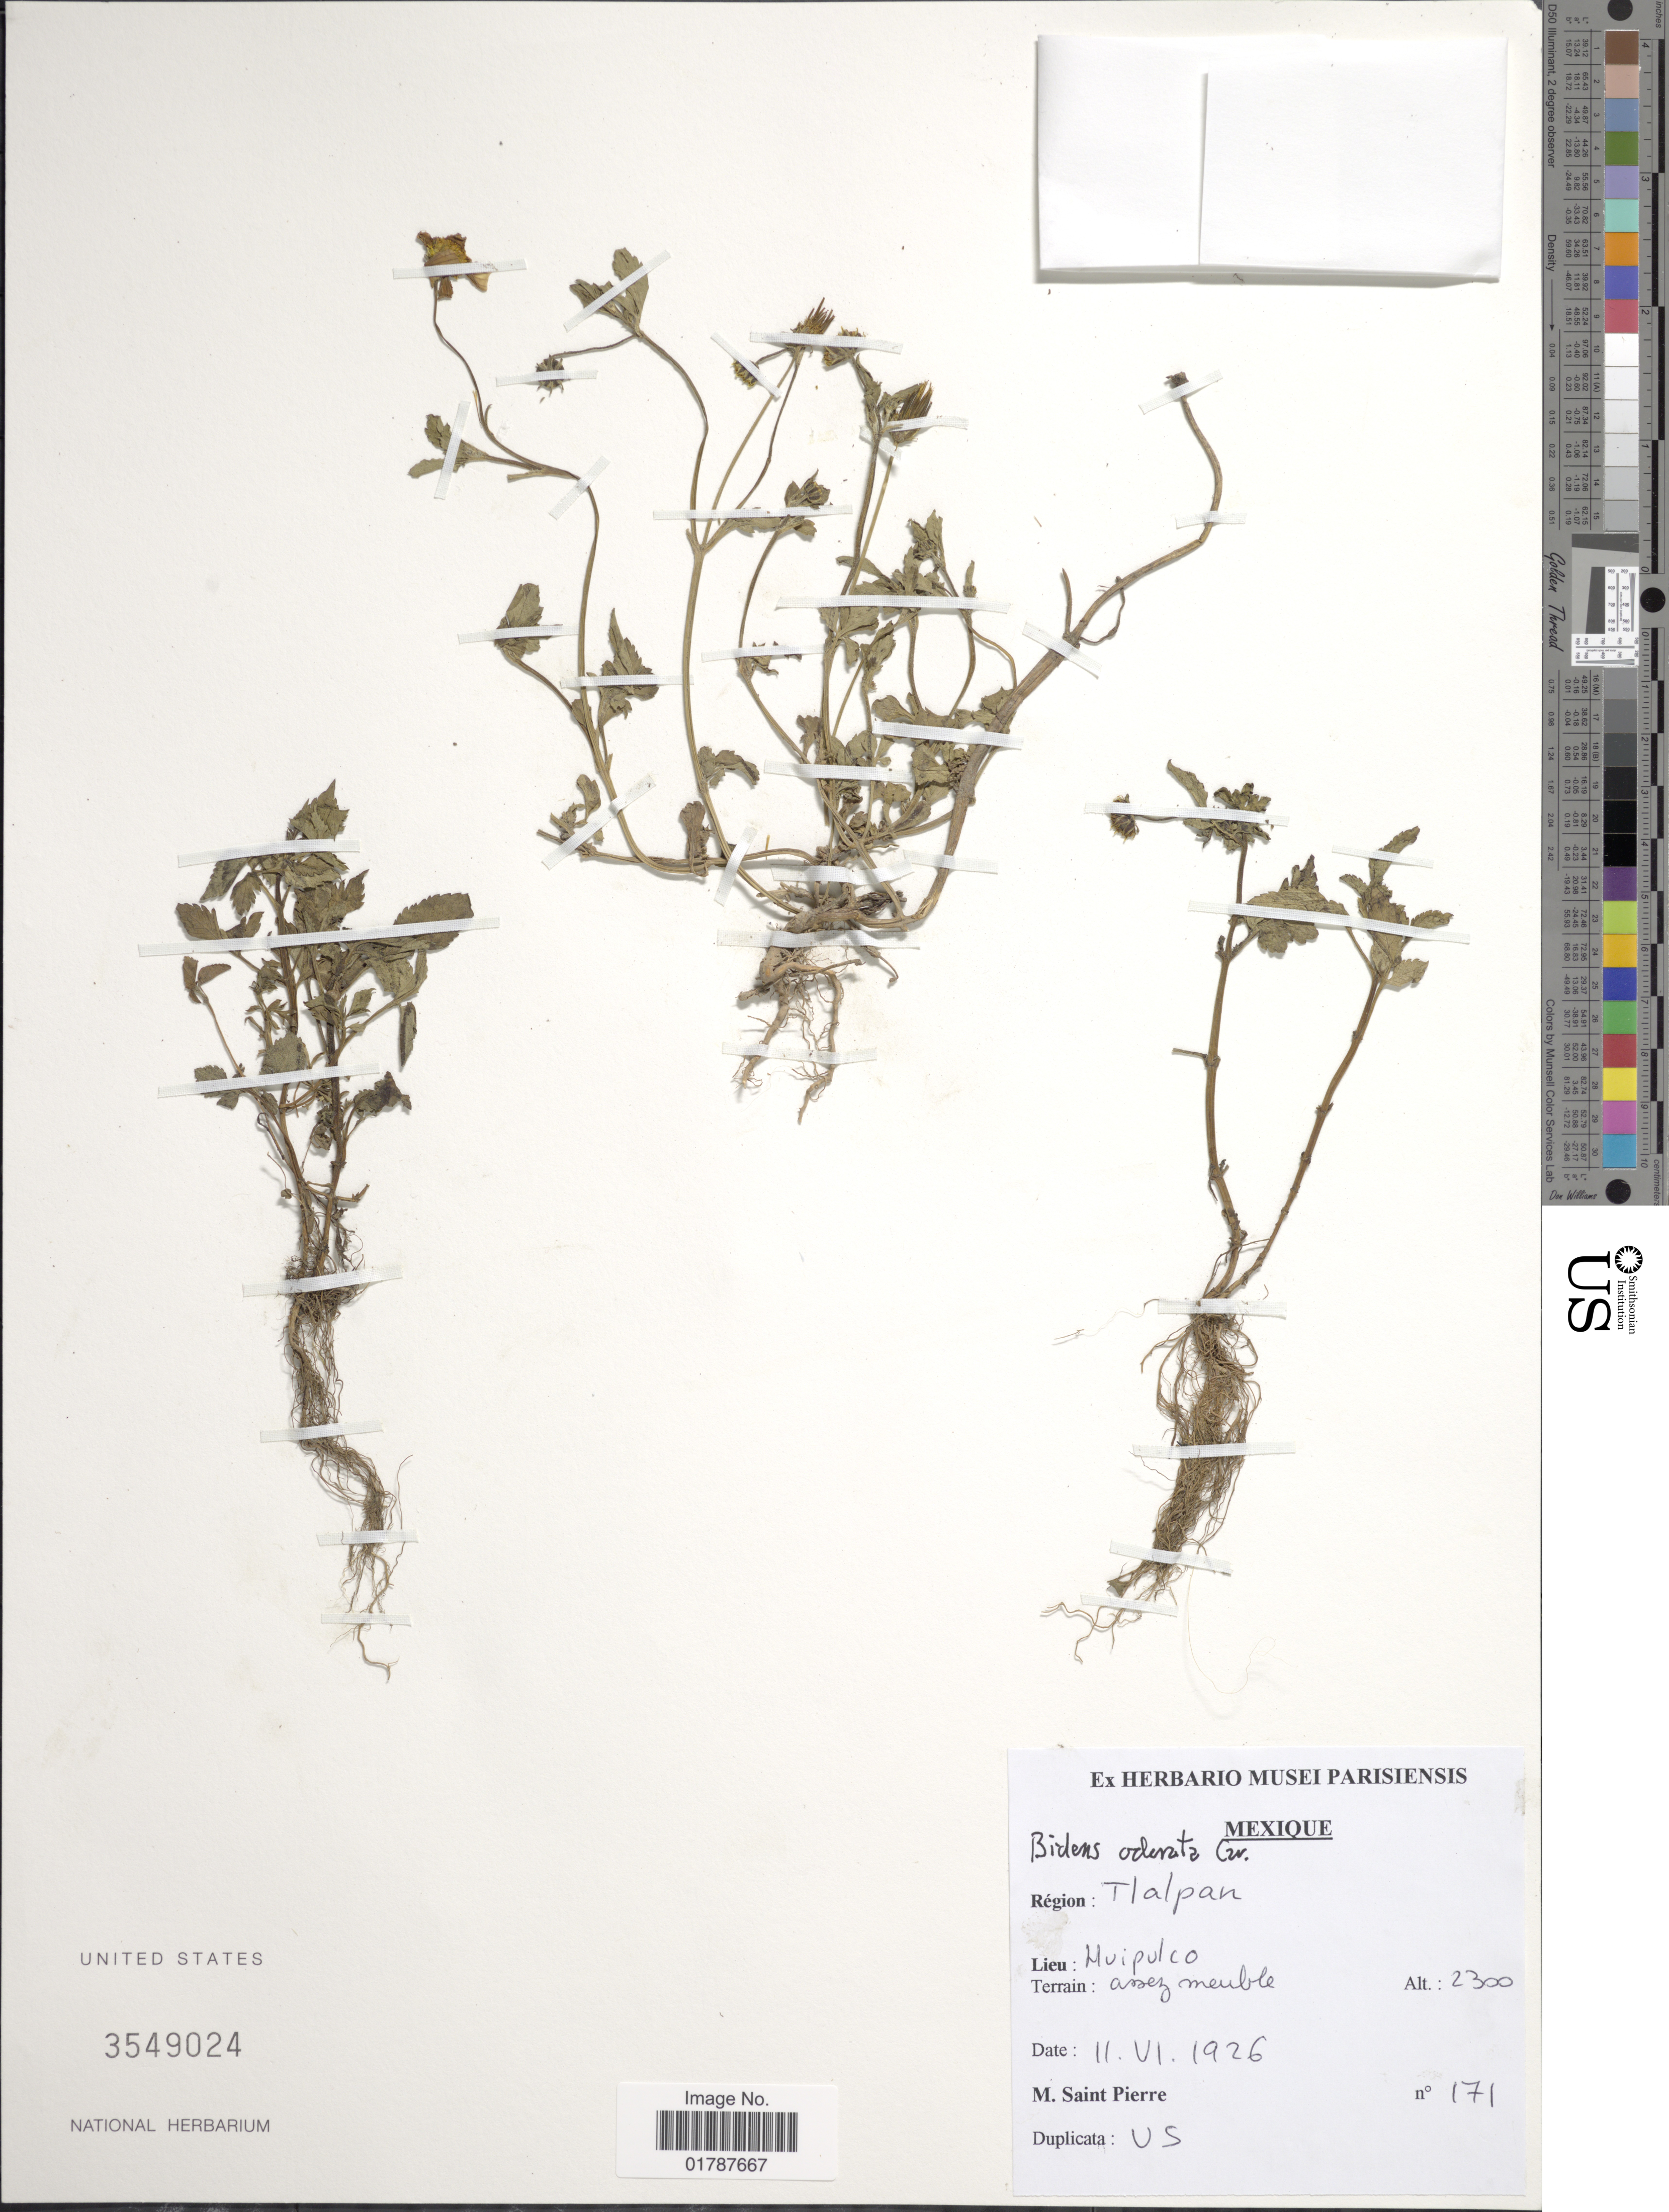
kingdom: Plantae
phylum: Tracheophyta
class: Magnoliopsida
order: Asterales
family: Asteraceae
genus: Bidens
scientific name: Bidens pilosa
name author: L.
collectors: M. Saint-Pierre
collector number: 171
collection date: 1926-06-11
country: Mexico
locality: Region: Tlalpan, Lieu: Huipulco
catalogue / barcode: US 3549024